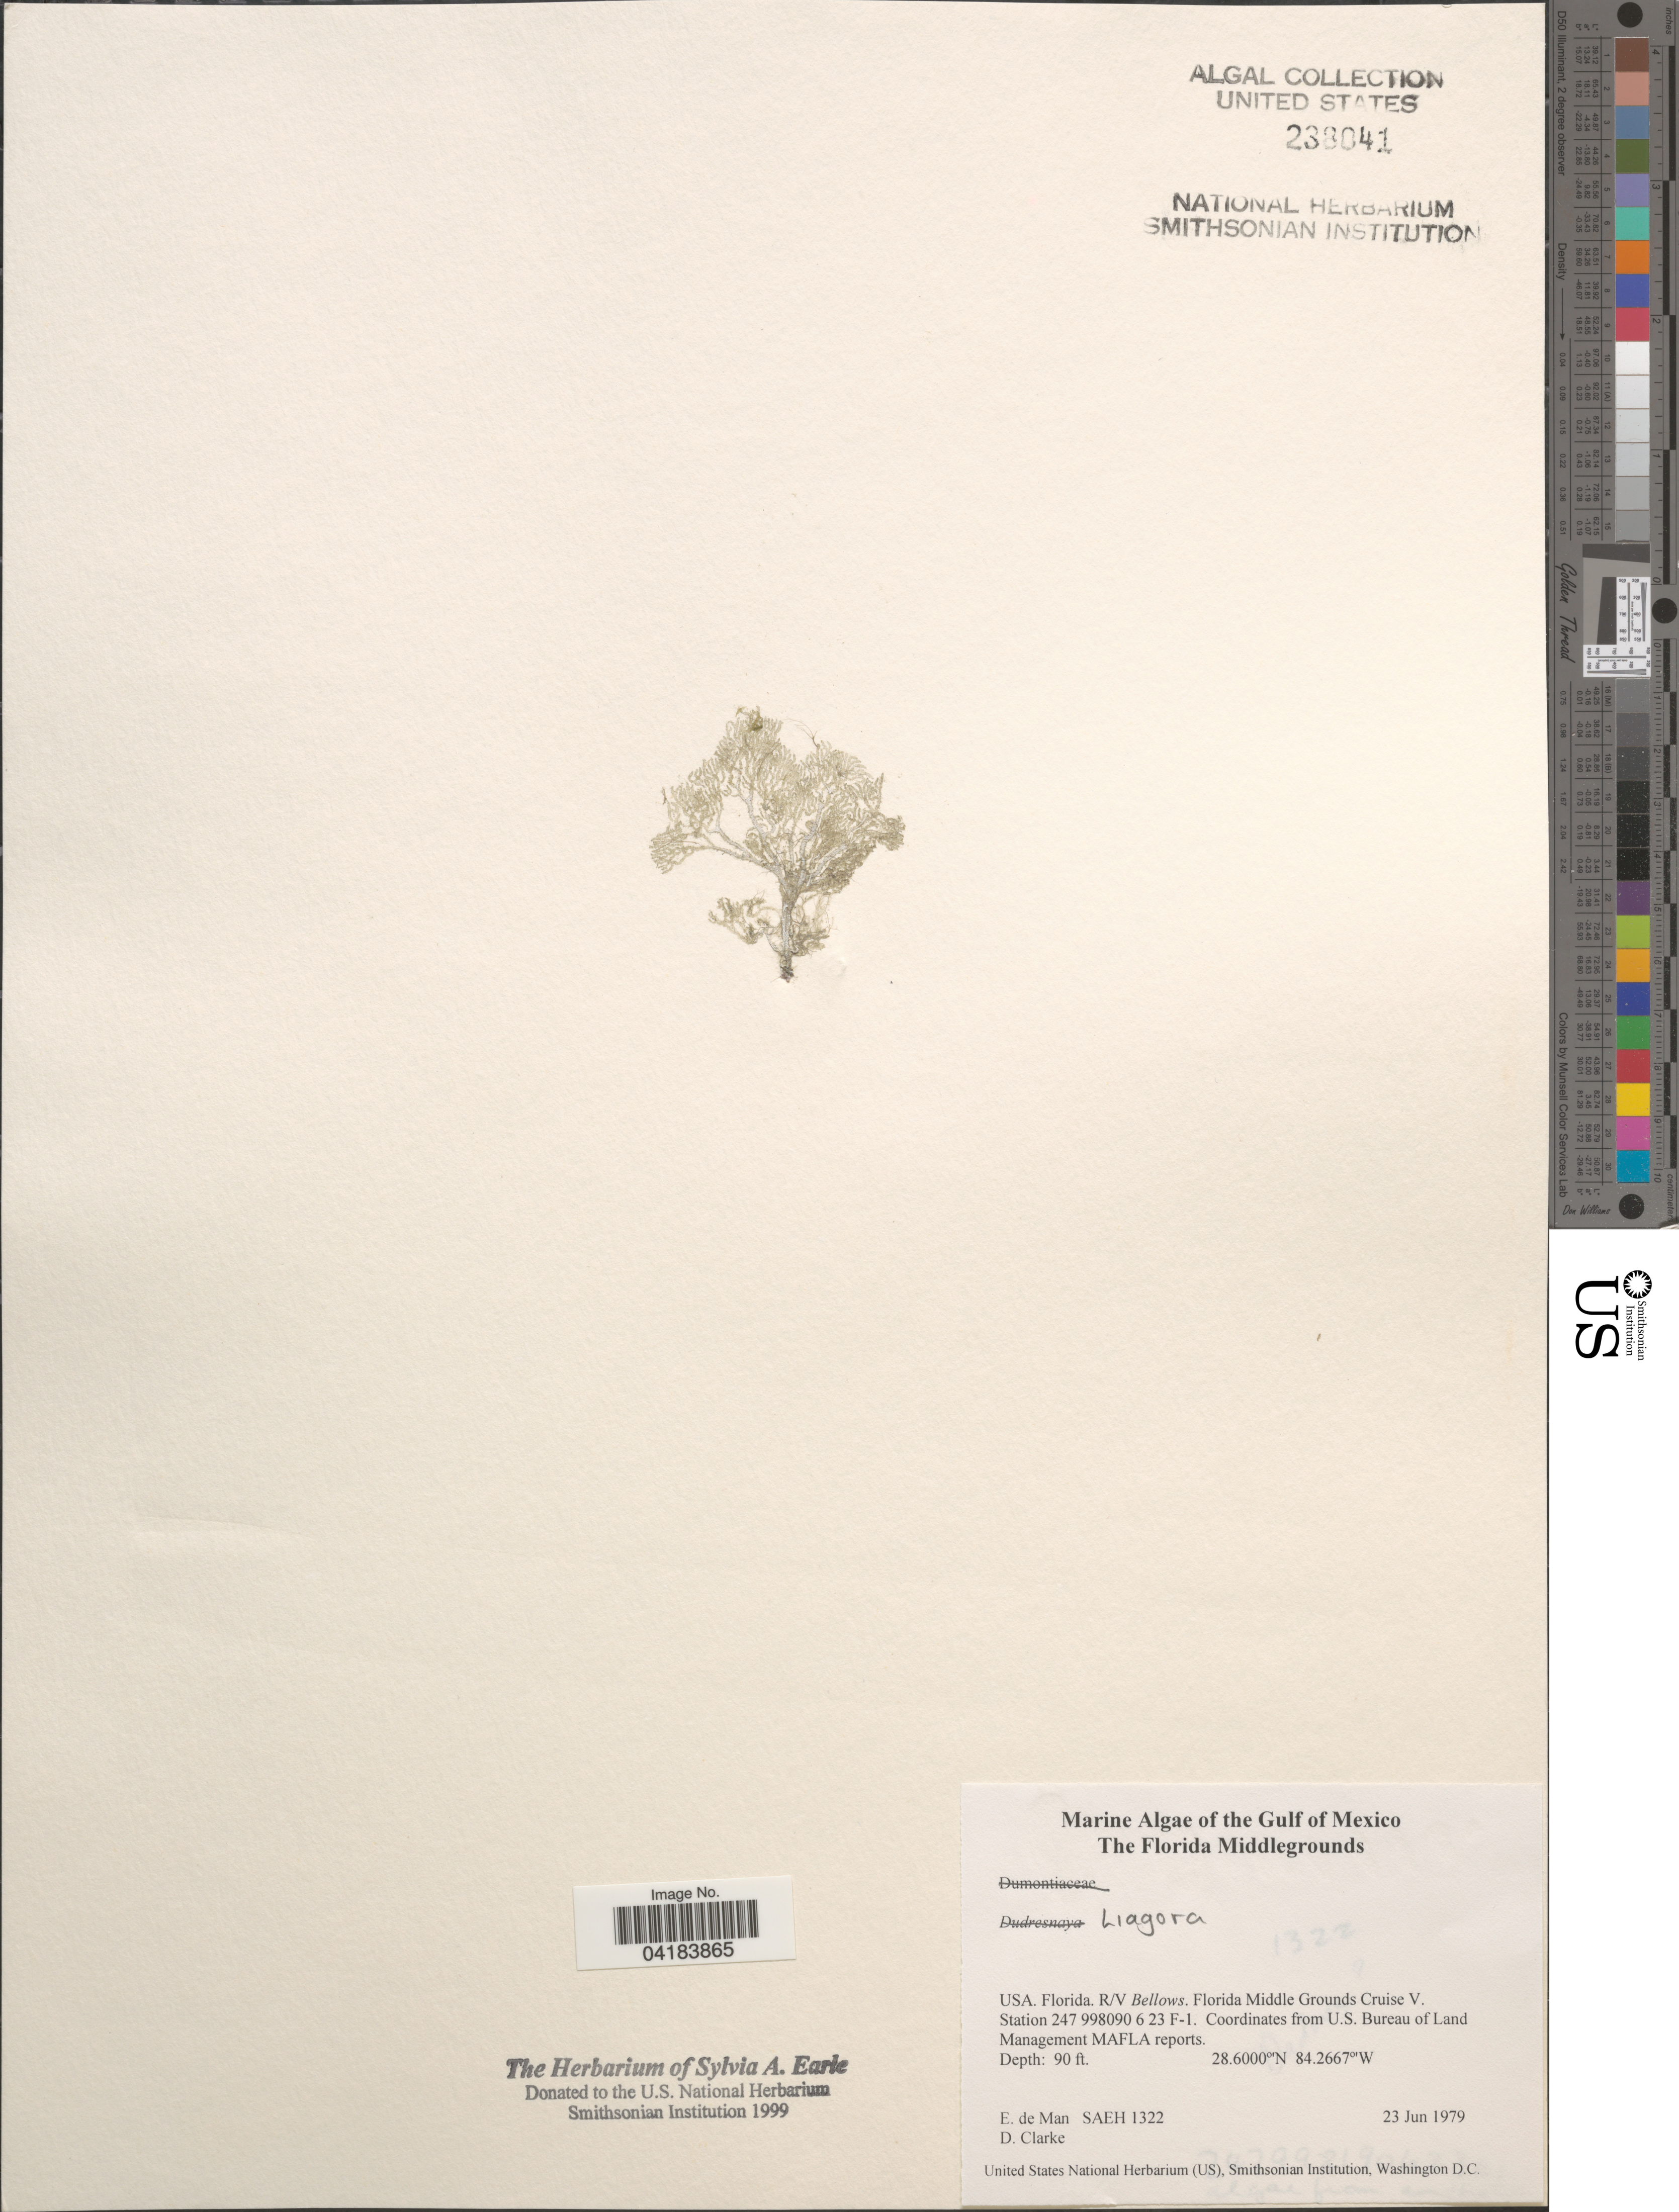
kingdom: Plantae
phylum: Rhodophyta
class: Florideophyceae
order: Nemaliales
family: Liagoraceae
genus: Liagora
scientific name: Liagora sp.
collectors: E. de Man & D. Clarke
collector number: SAEH1322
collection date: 1979-06-23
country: United States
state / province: Florida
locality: Gulf of Mexico. R/V Bellows. Florida Middle Grounds Cruise V. Station 247 998090 6 23 F-1.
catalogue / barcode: US 238041